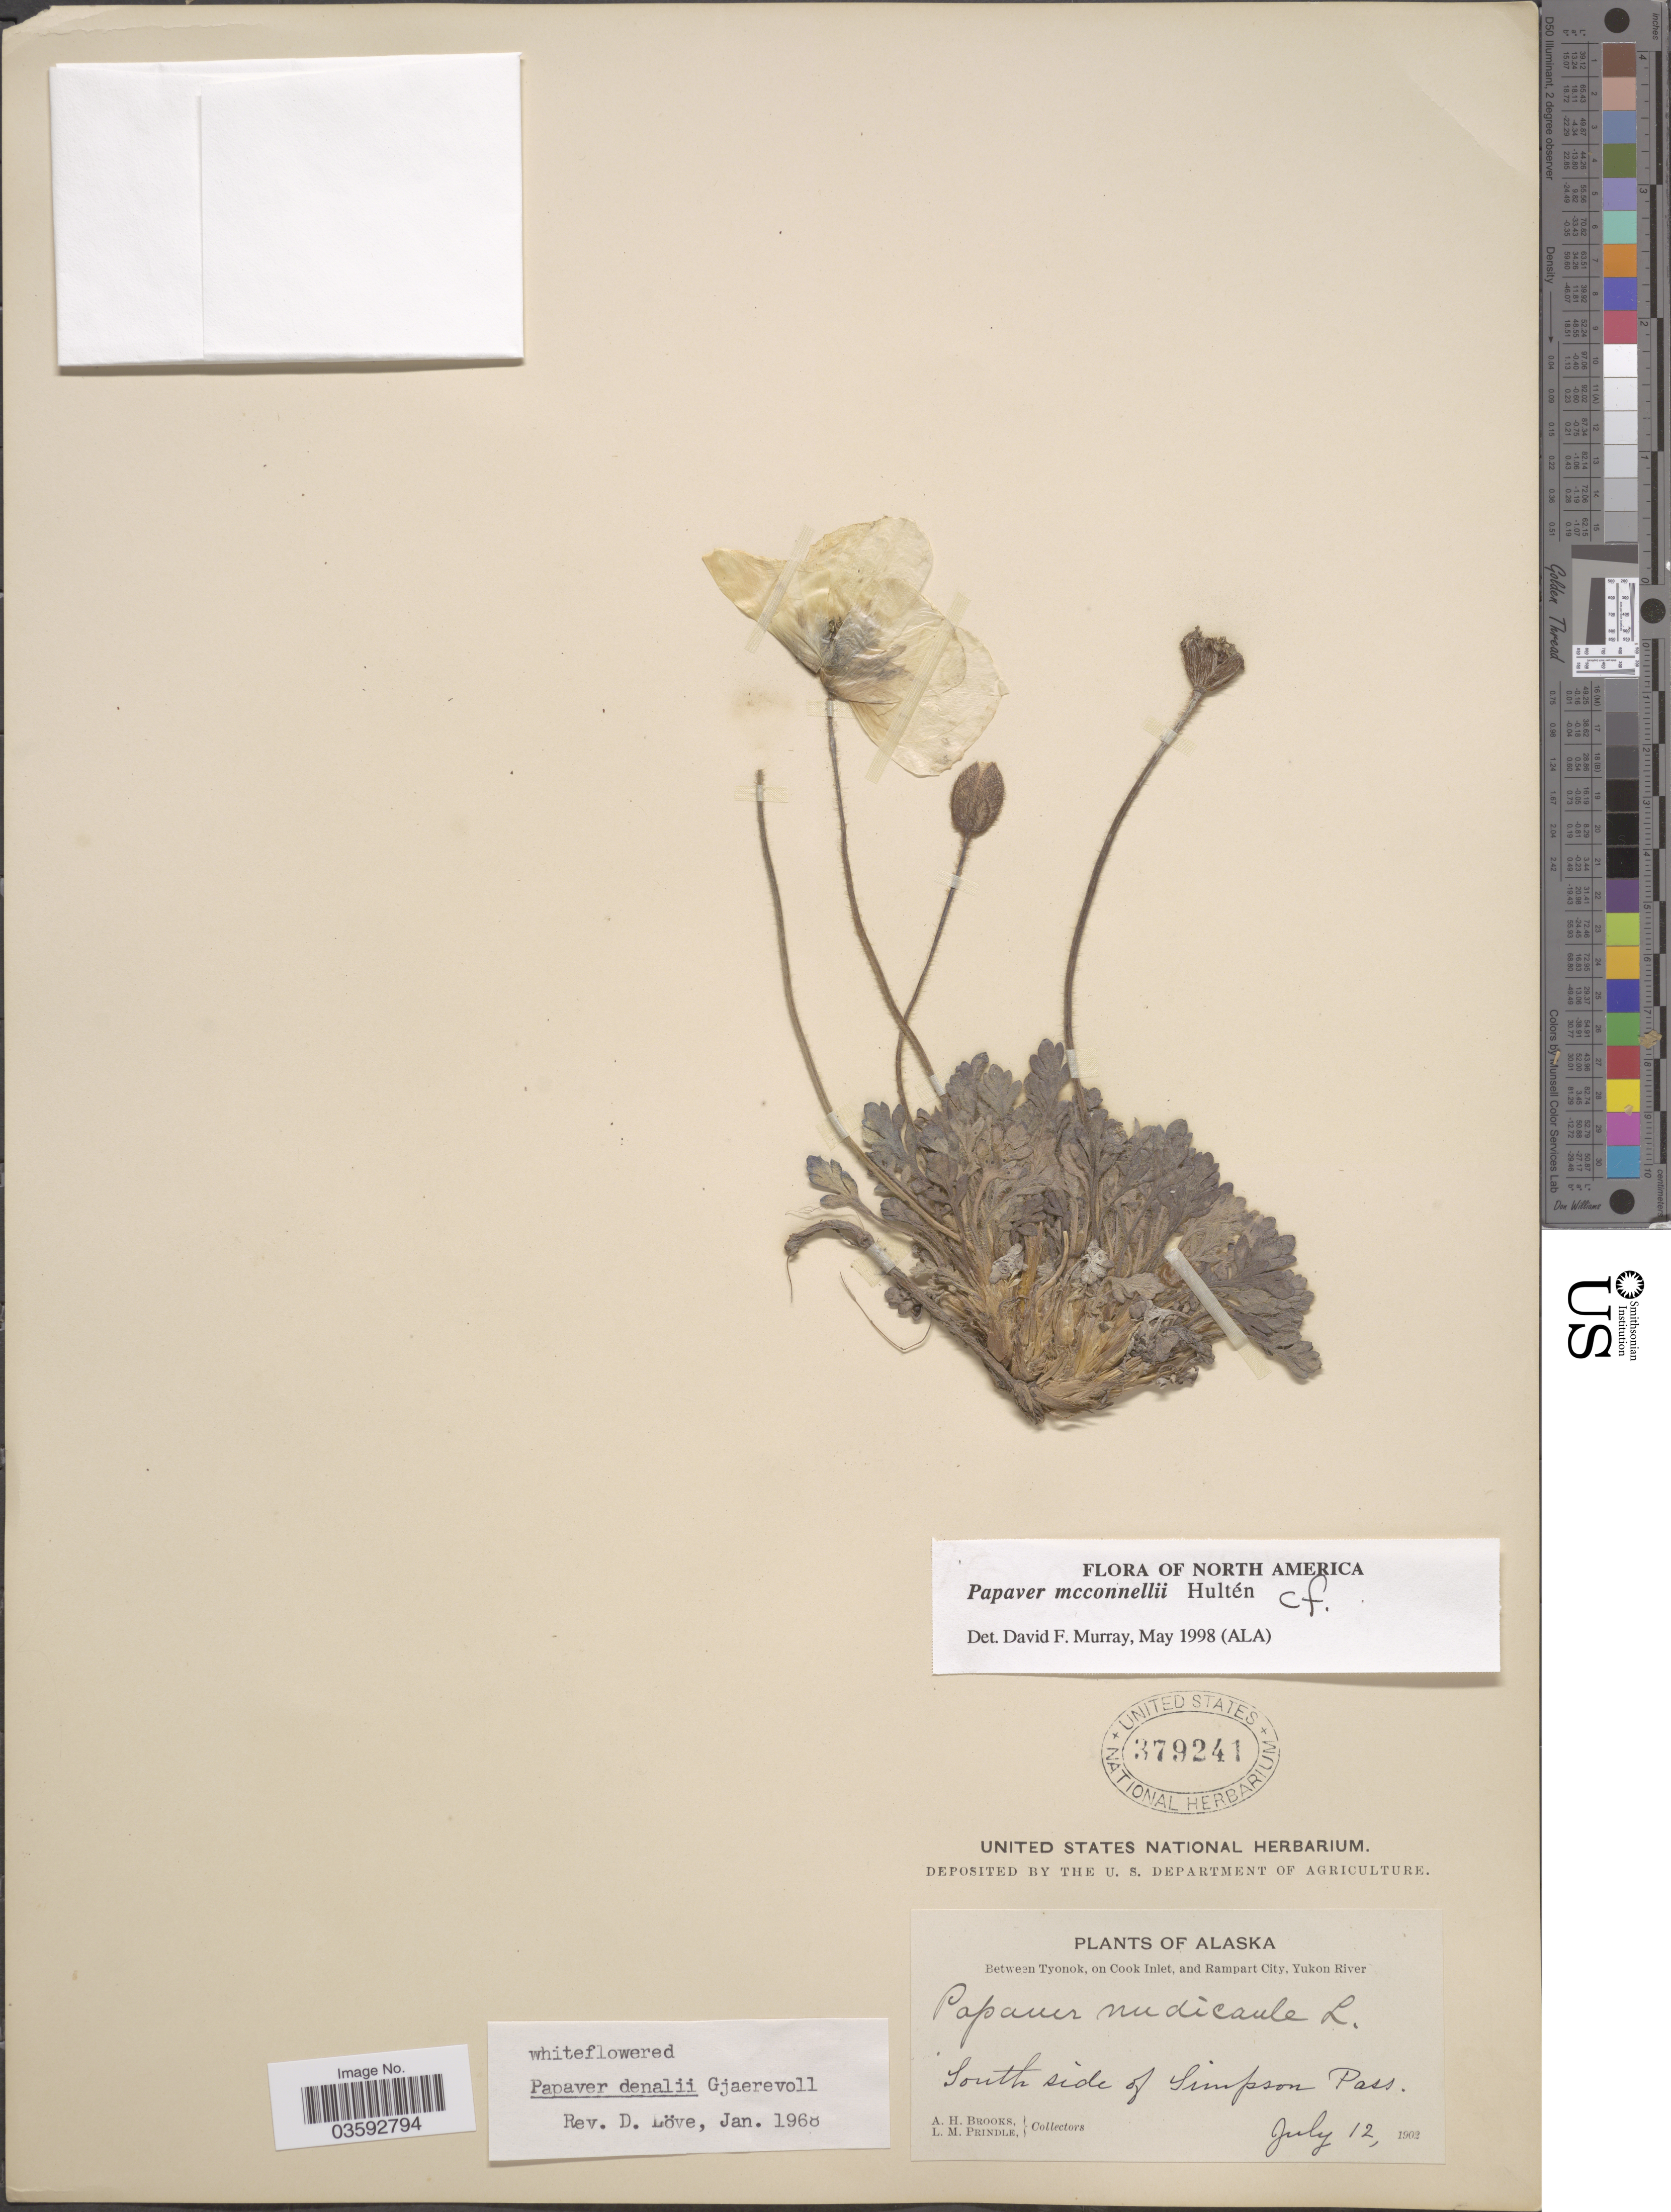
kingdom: Plantae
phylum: Tracheophyta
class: Magnoliopsida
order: Ranunculales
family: Papaveraceae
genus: Papaver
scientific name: Papaver mcconellii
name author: Hultén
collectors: A. Brooks & L. Prindle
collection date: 1902-07-12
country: United States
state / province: Alaska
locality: Between Tyonok, on Cook Inlet, and Rampart City, Yukon River. South side of Simpson Pass.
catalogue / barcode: US 379241